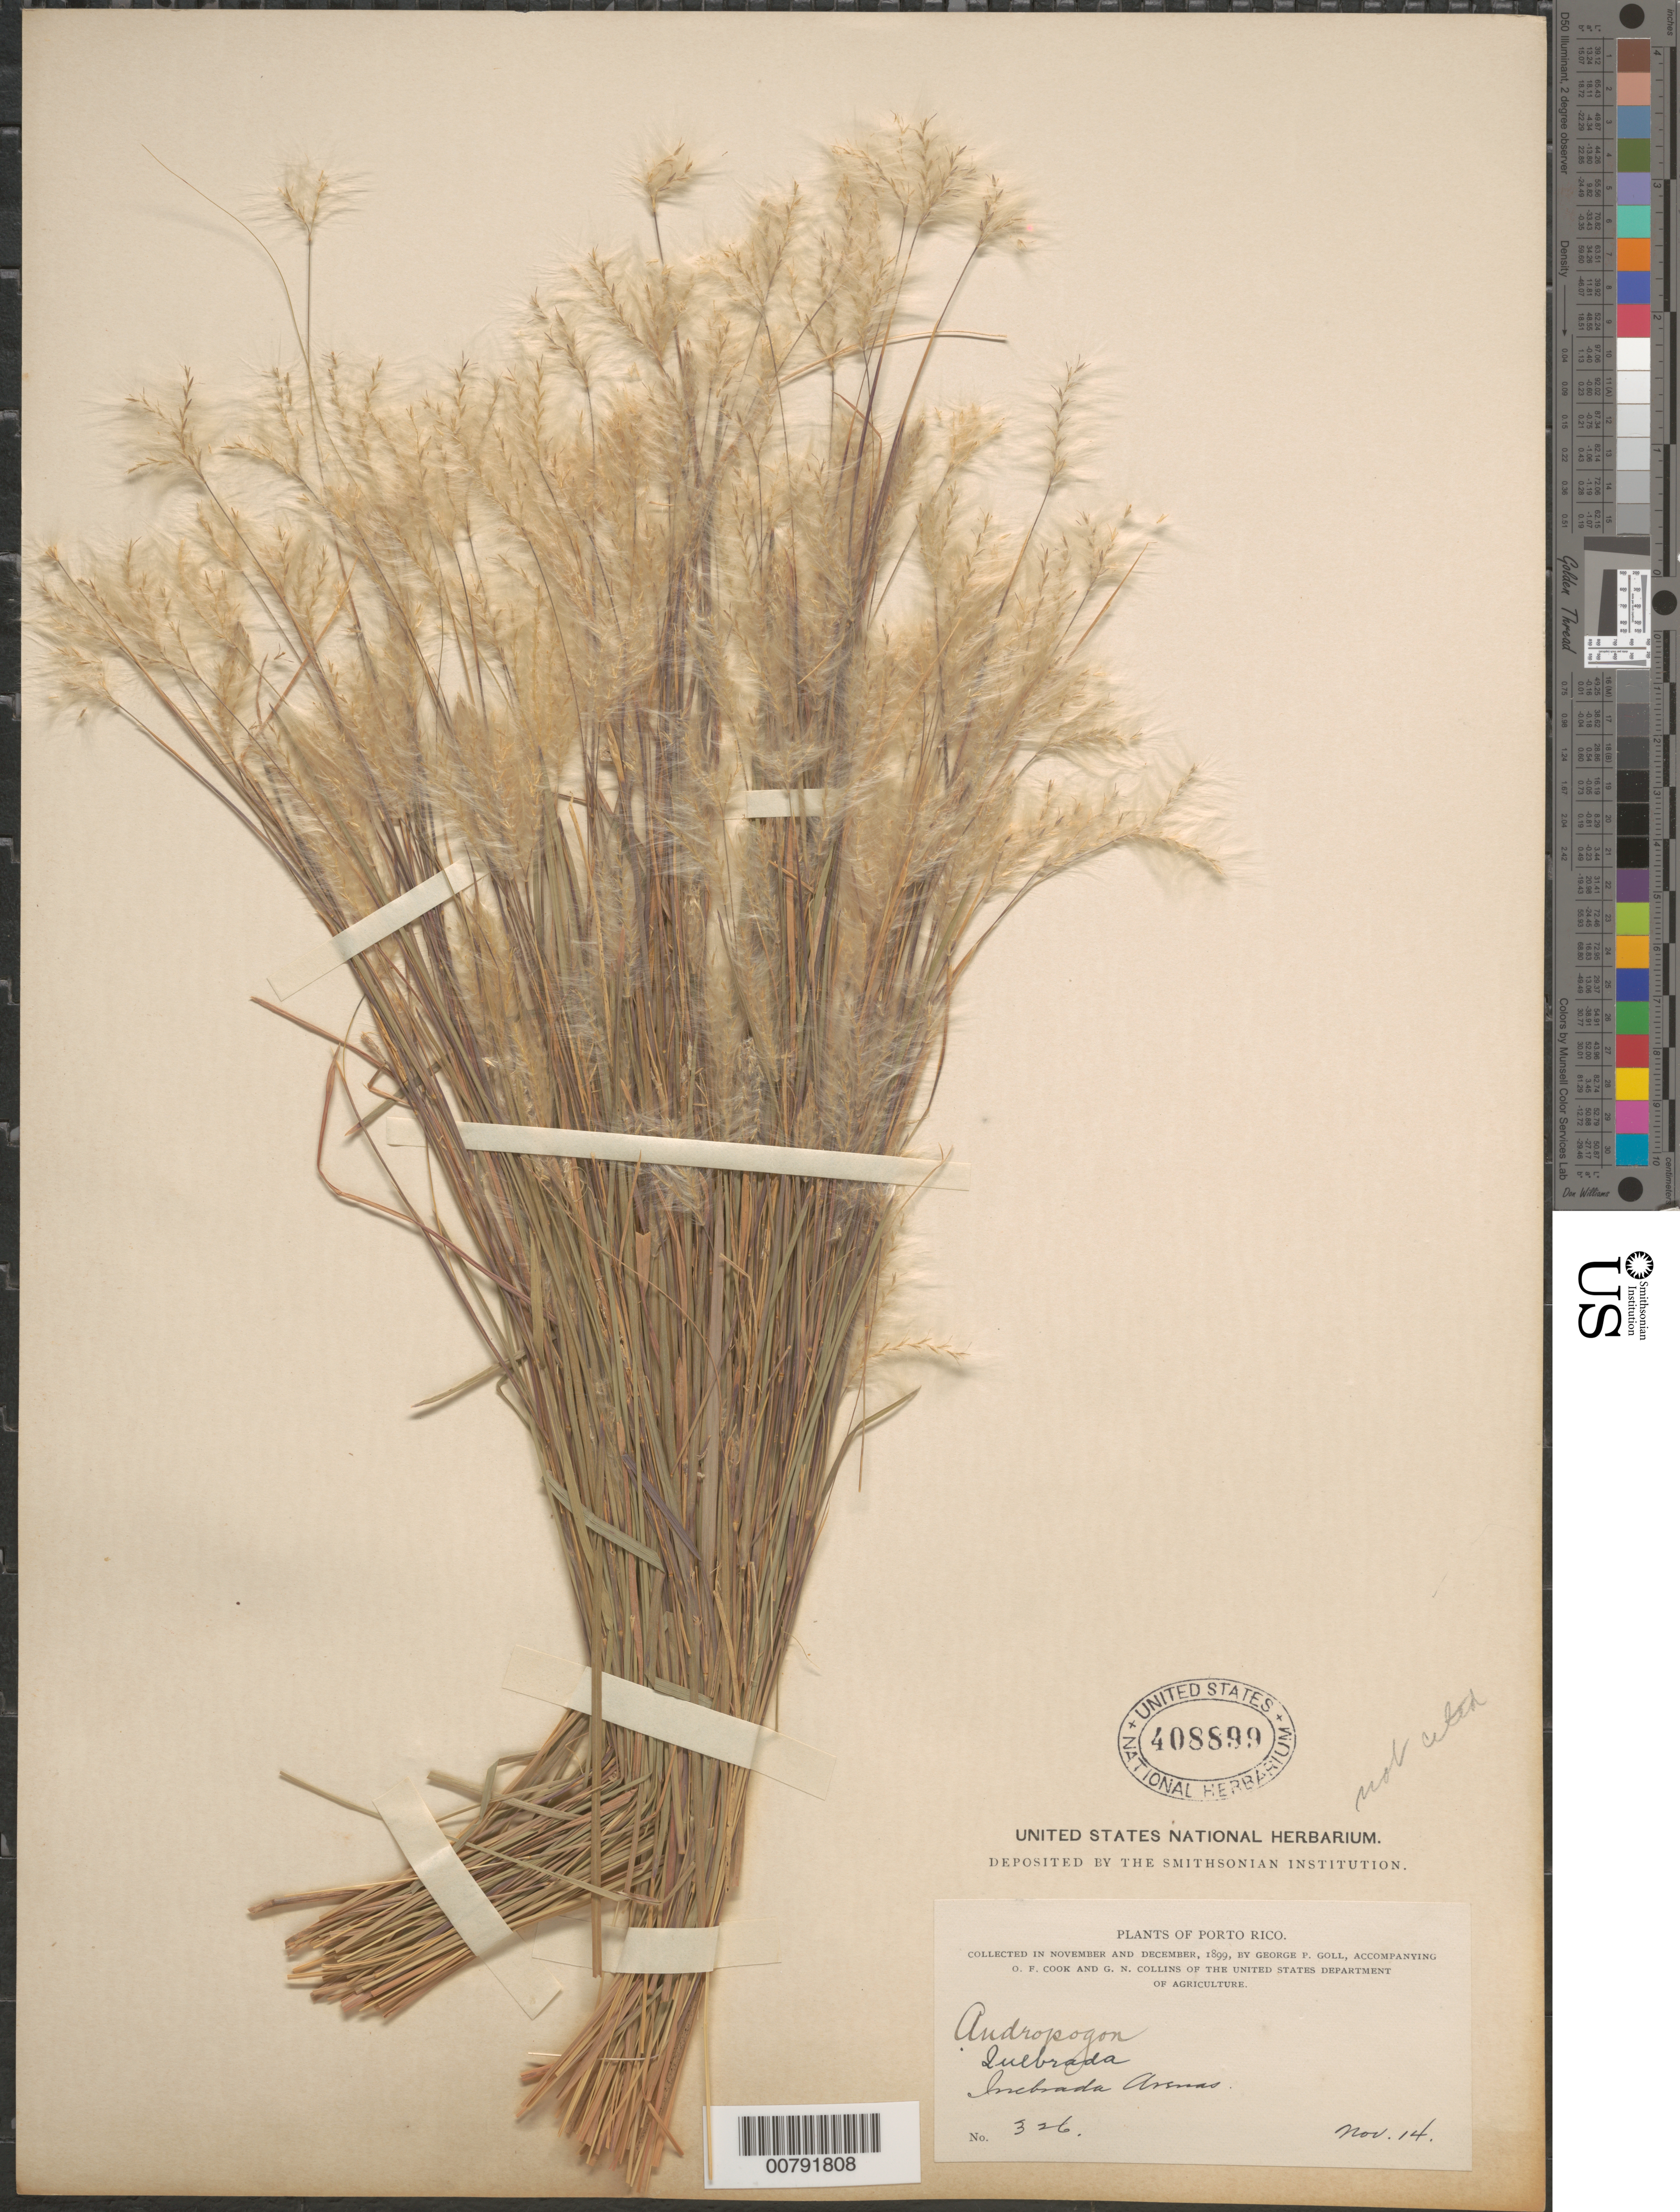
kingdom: Plantae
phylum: Tracheophyta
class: Liliopsida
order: Poales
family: Poaceae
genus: Andropogon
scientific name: Andropogon leucostachyus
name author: Kunth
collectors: G. Goll, O. F. Cook & G. N. Collins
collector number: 326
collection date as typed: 14 Nov 1899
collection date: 1899-11-14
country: Puerto Rico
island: Puerto Rico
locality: Quebrada Arenas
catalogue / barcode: US 408899